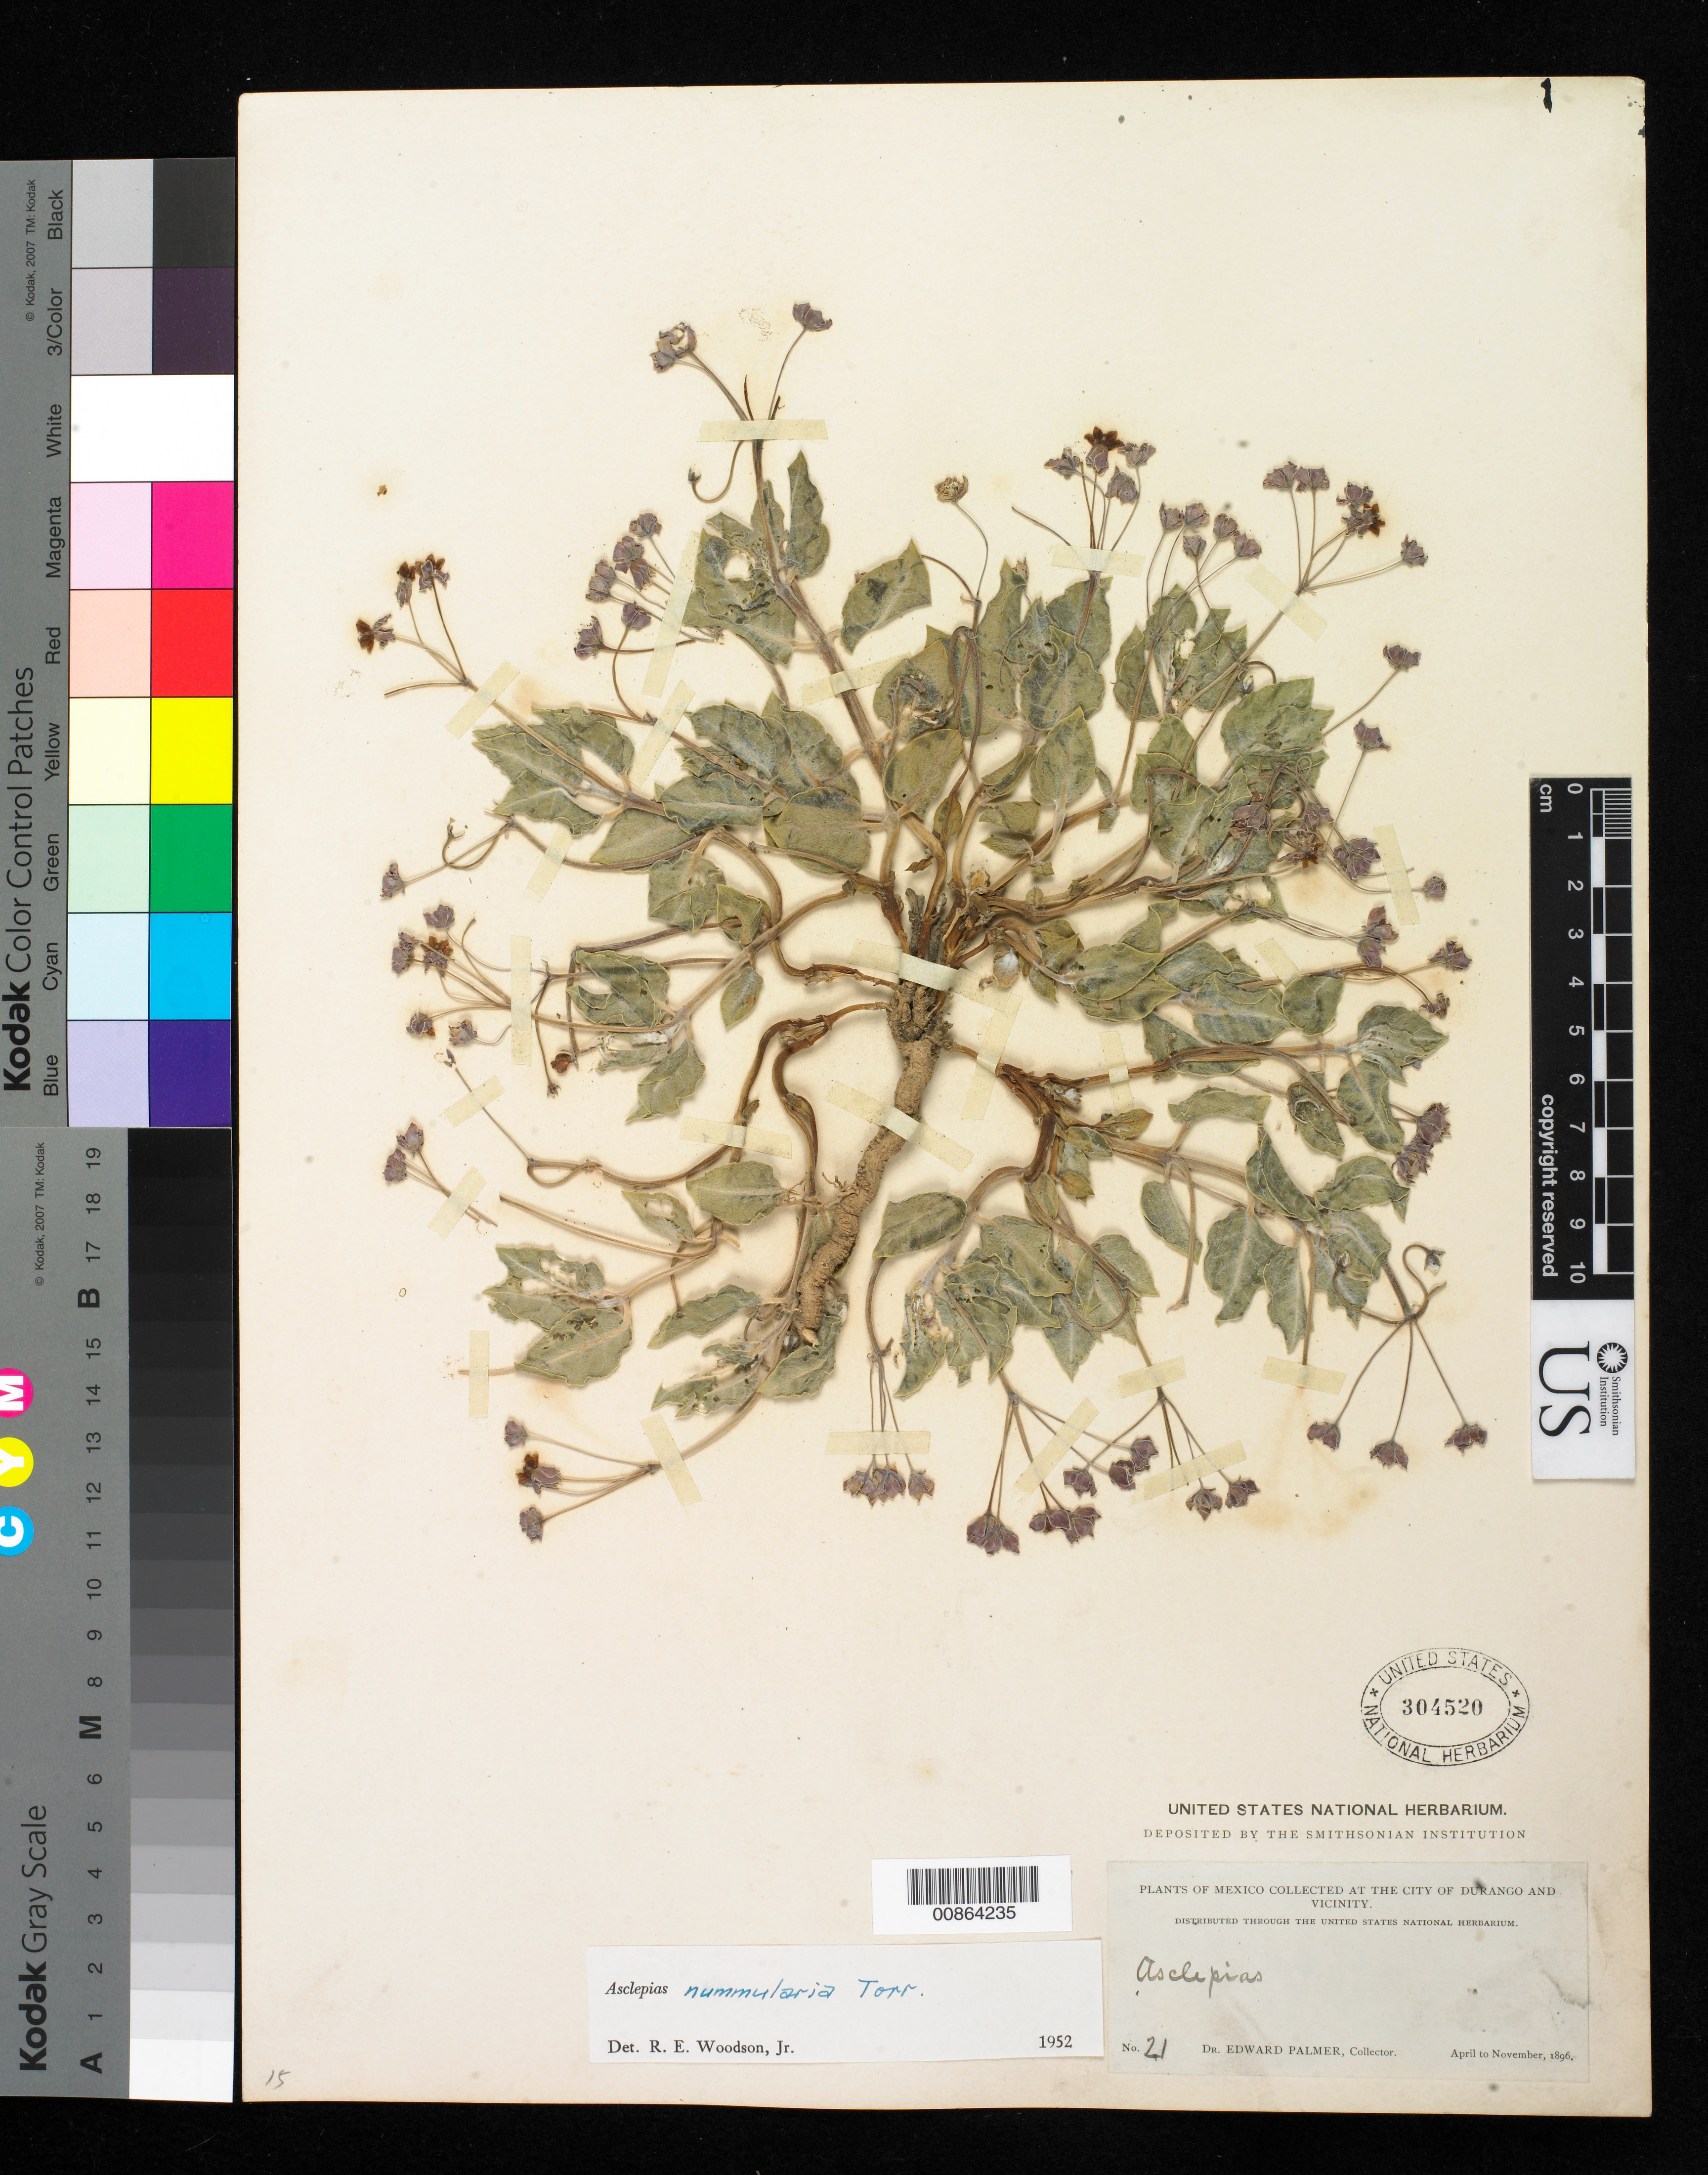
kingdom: Plantae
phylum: Tracheophyta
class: Magnoliopsida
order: Gentianales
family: Apocynaceae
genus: Asclepias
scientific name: Asclepias nummularia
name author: Torr. in Emory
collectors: E. Palmer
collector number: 21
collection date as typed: Apr 1896 to -- Nov 1896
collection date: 1896-04/1896-11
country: Mexico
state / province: Durango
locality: City of Durango and vicinity.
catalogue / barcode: US 304520